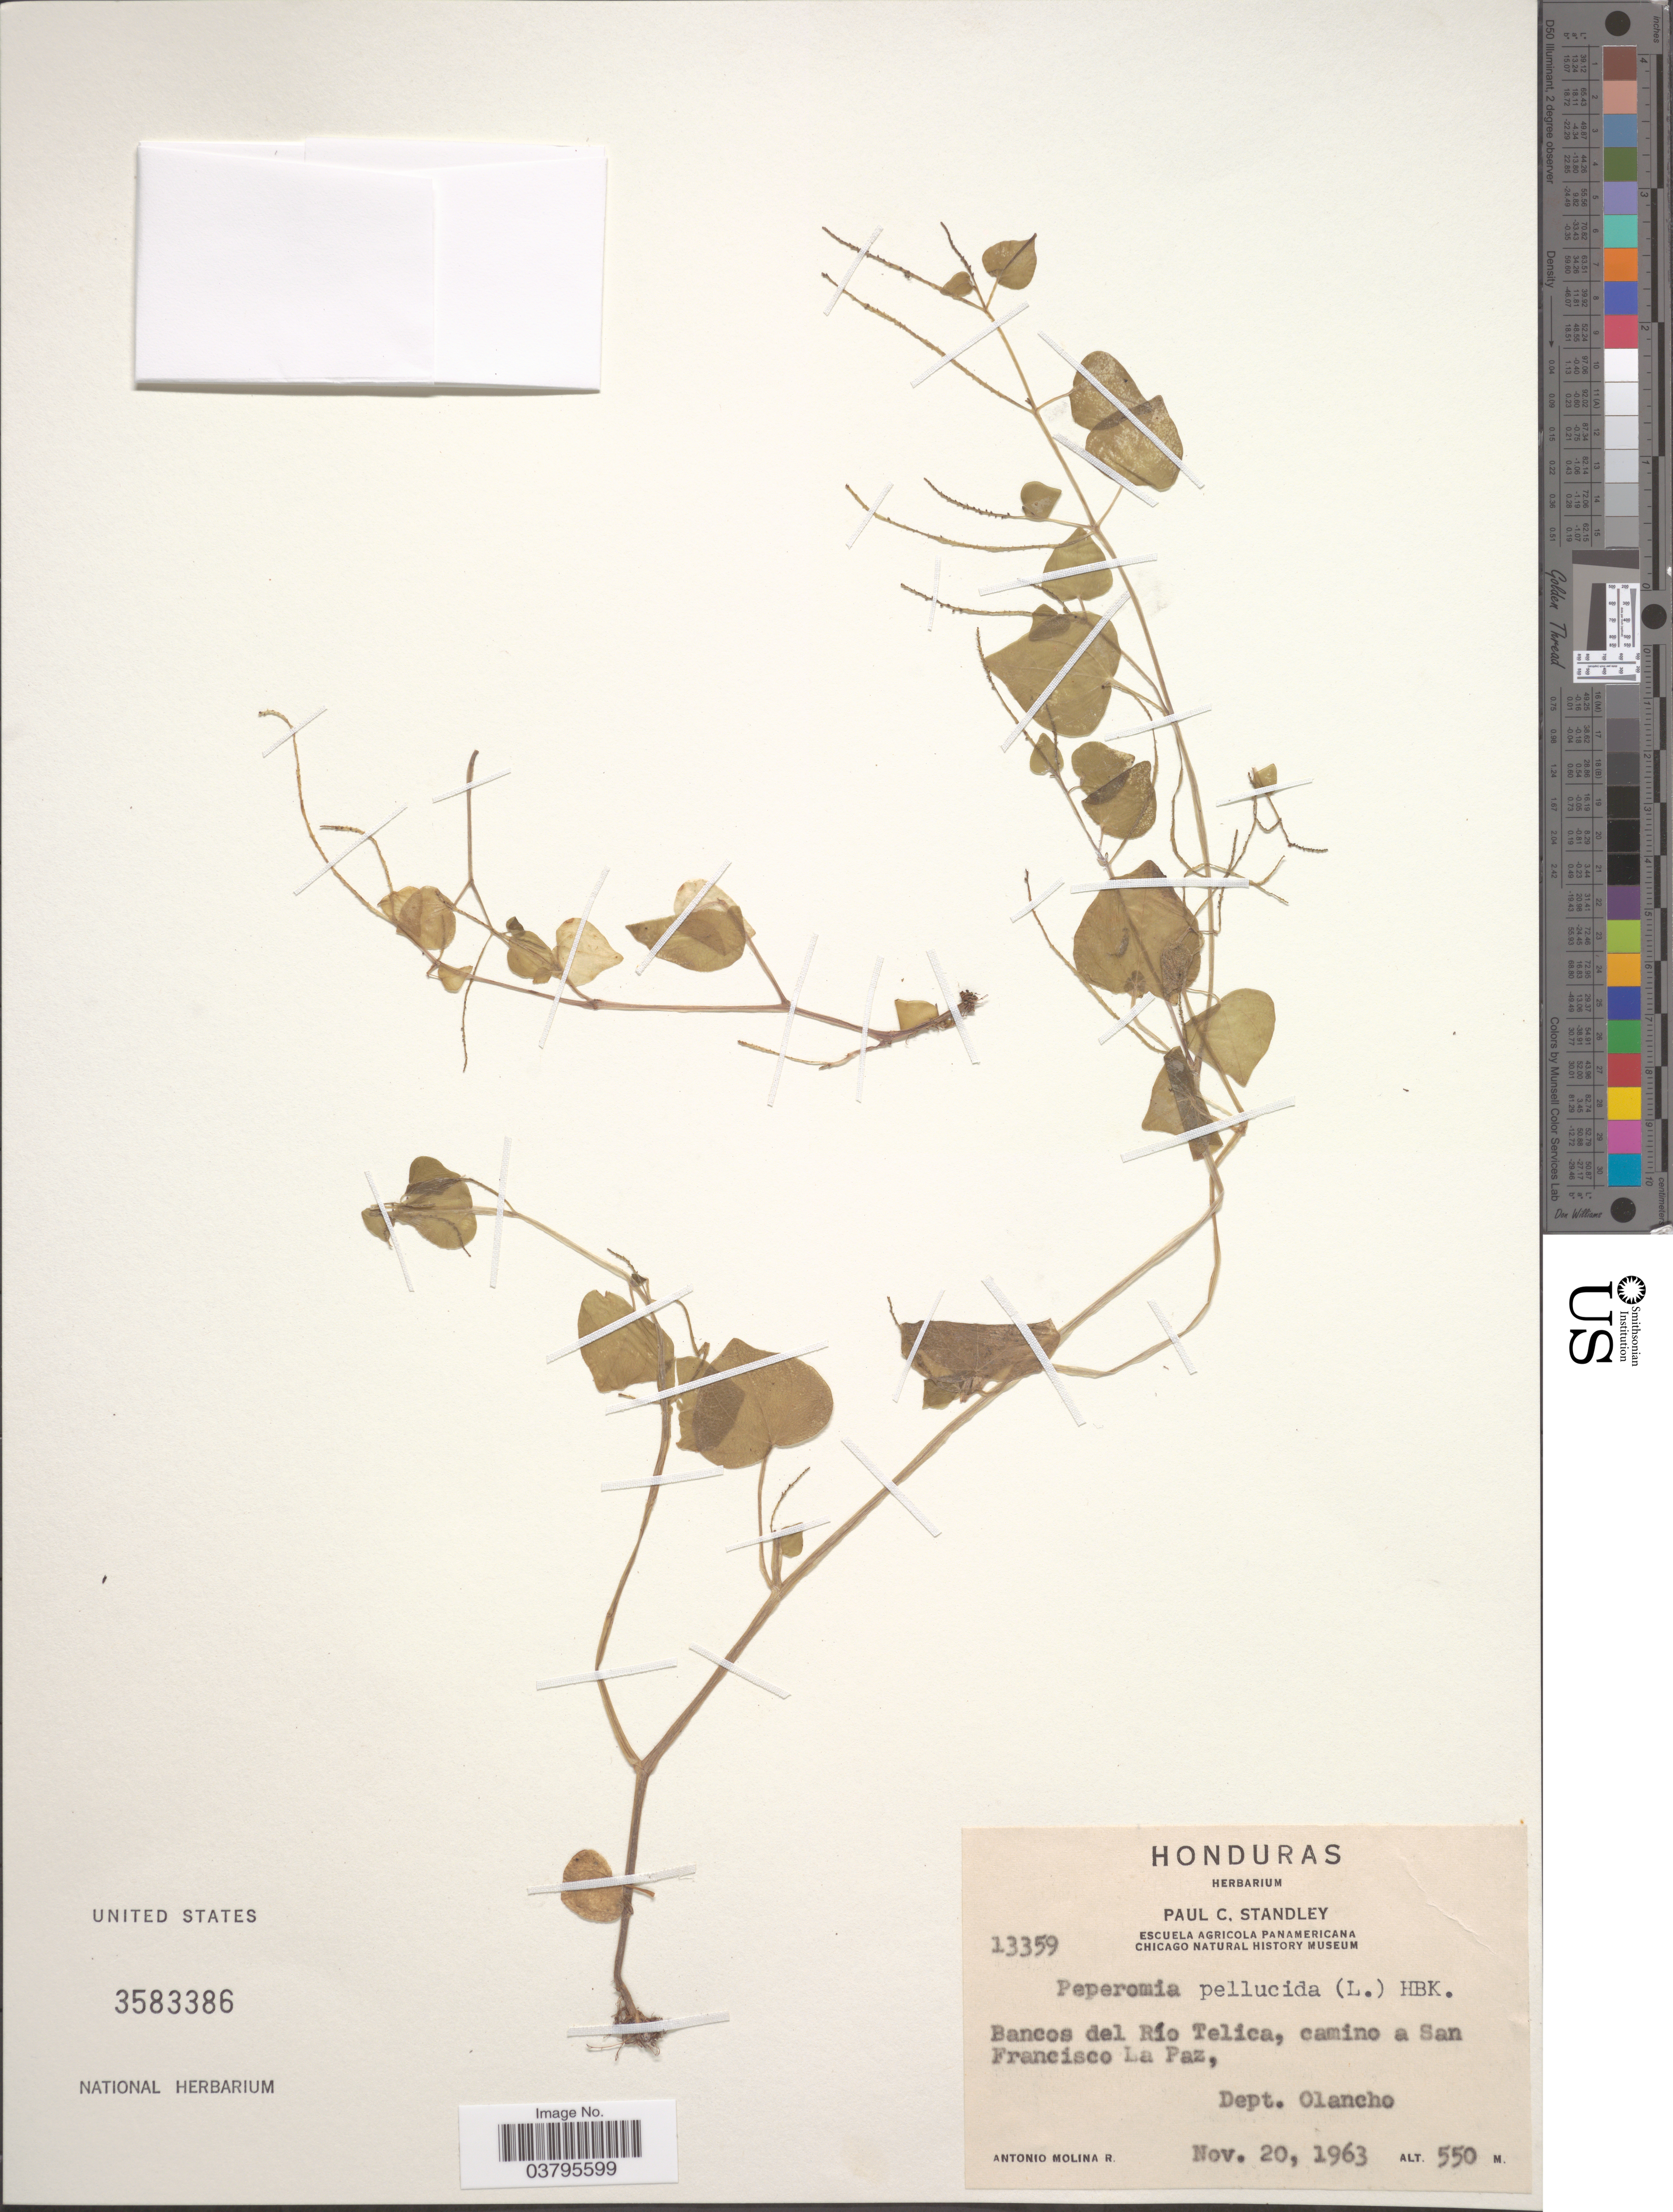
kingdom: Plantae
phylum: Tracheophyta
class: Magnoliopsida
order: Piperales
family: Piperaceae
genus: Peperomia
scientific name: Peperomia pellucida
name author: (L.) Kunth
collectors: A. Molina R.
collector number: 13359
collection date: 1963-11-20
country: Honduras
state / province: Olancho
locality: Bancos del Río Telica, camino a San Francisco La Paz, Dept. Olancho.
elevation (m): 550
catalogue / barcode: US 3583386